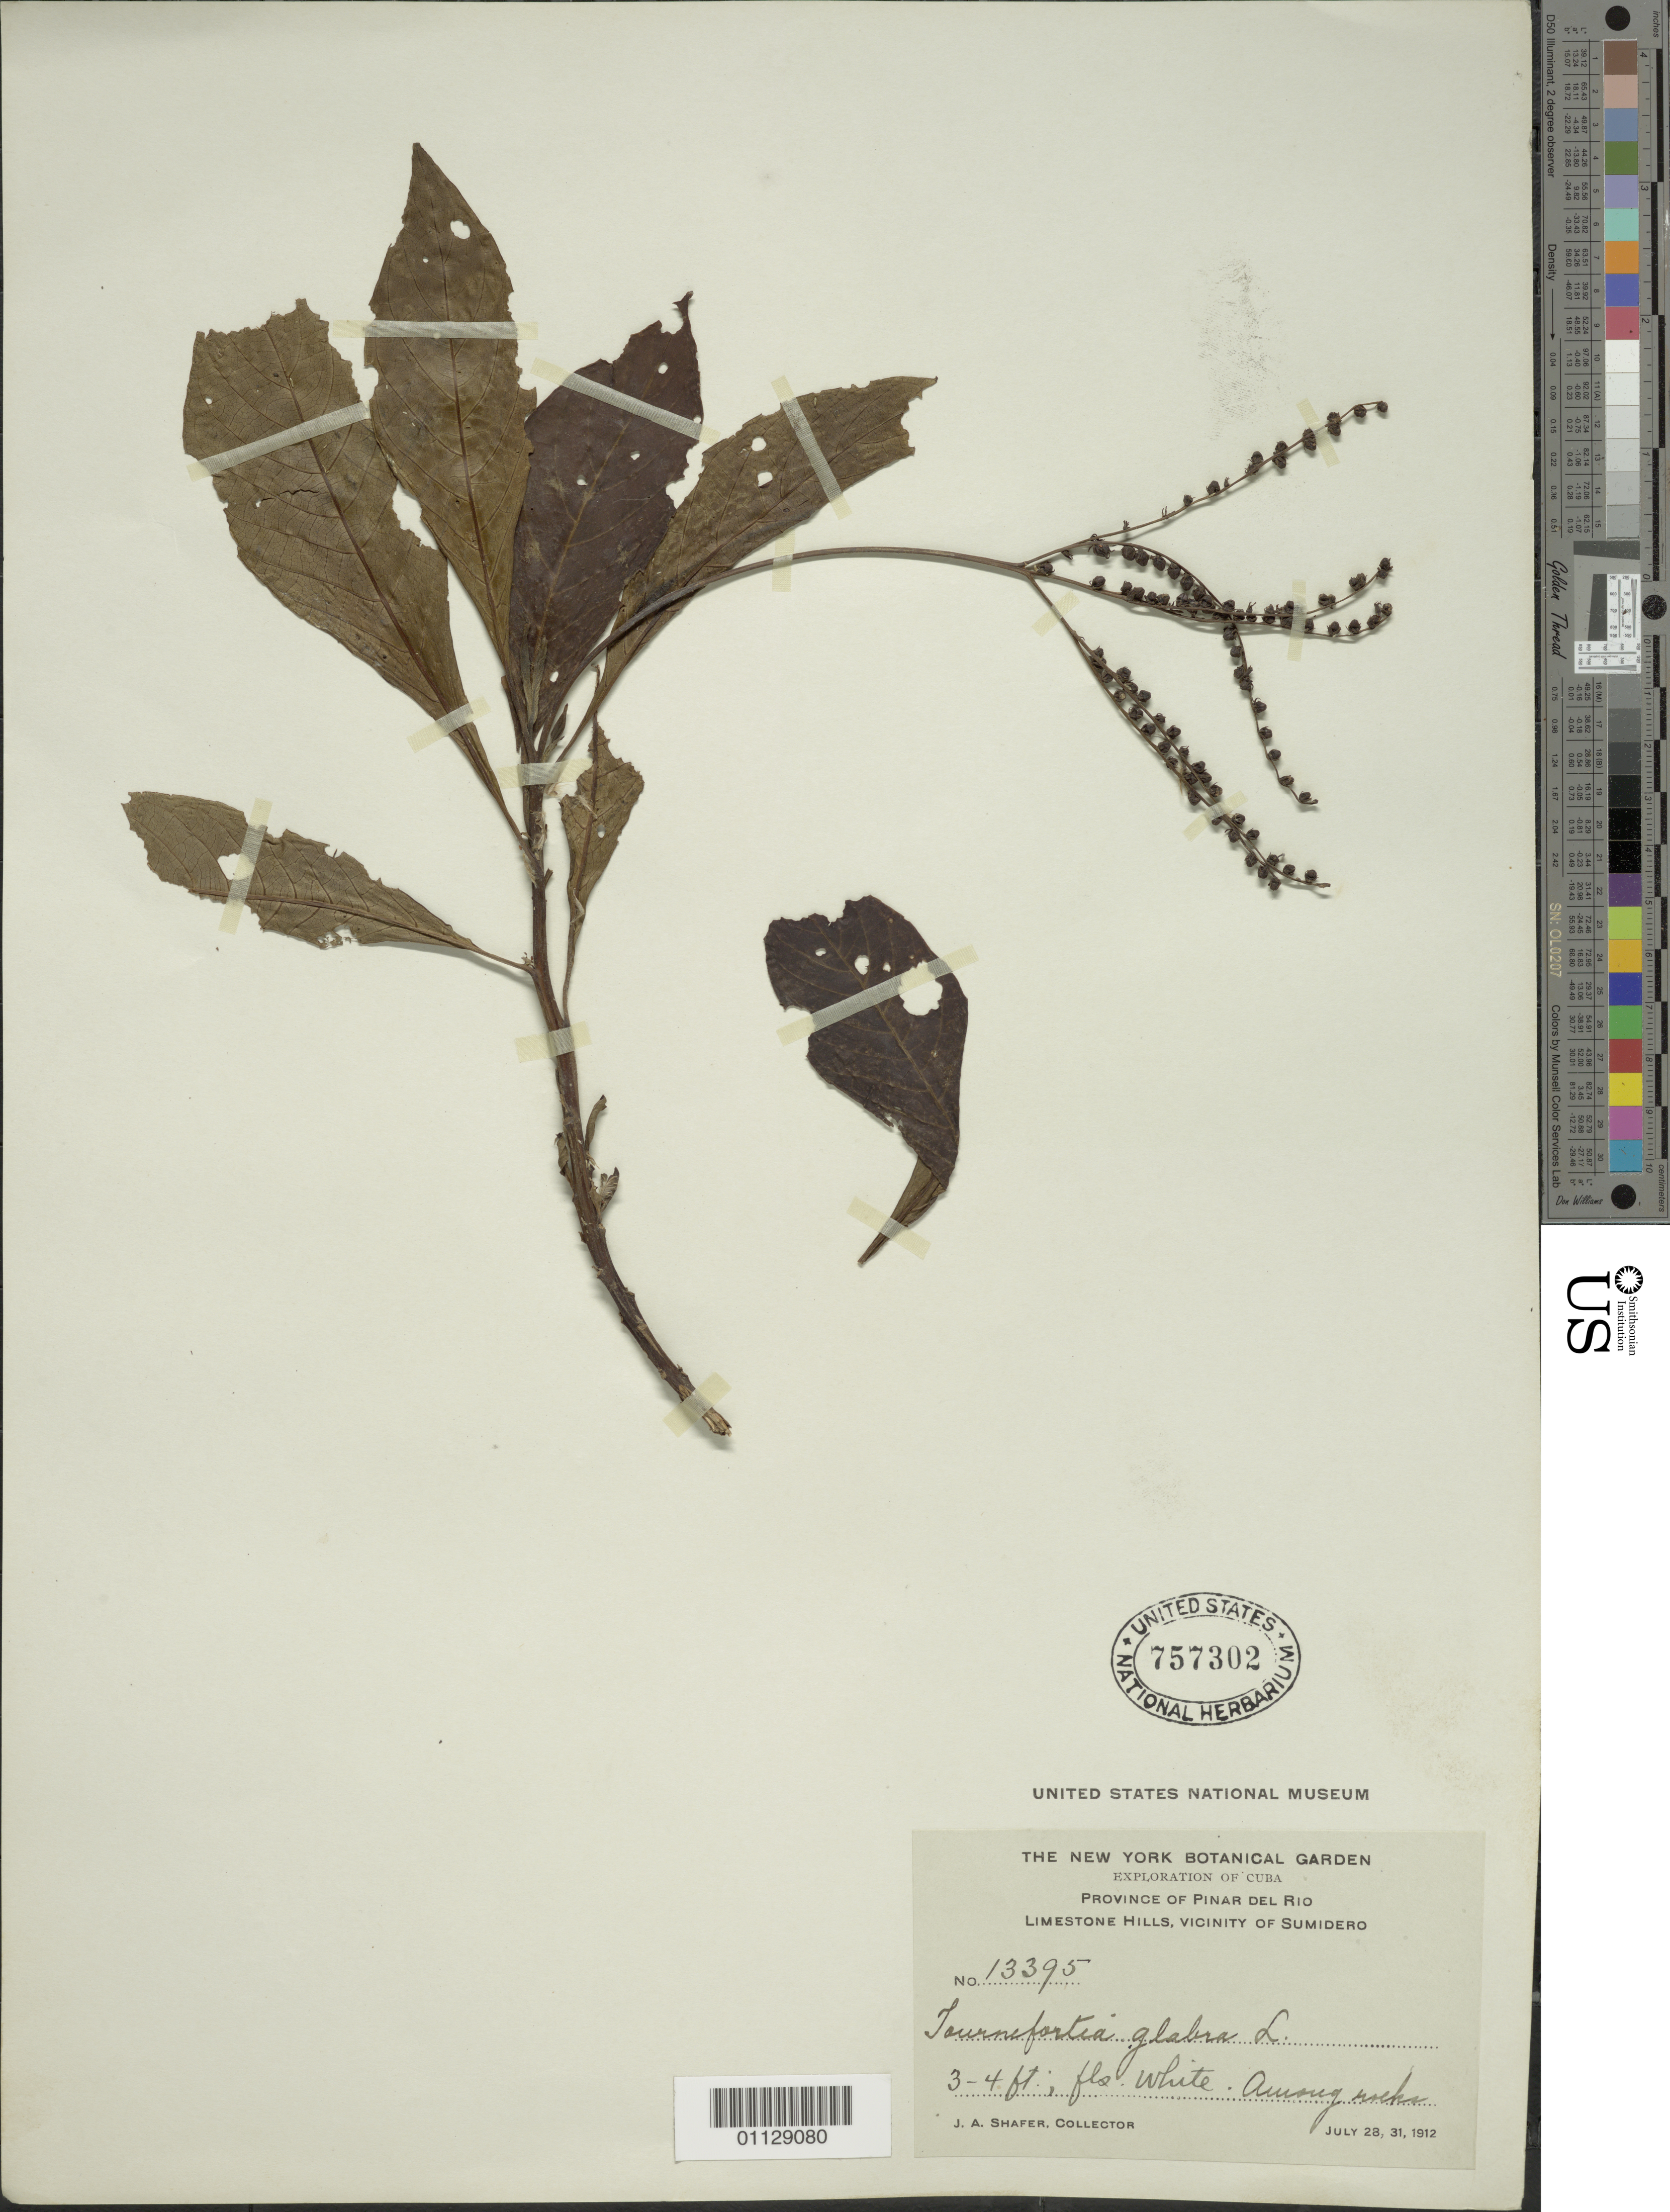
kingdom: Plantae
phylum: Tracheophyta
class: Magnoliopsida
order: Boraginales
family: Heliotropiaceae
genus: Tournefortia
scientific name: Tournefortia glabra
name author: L.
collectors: J. A. Shafer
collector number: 13395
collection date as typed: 28 Jul 1912 to 31 Jul 1912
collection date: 1912-07-28/1912-07-31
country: Cuba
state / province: Pinar del Rio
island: Cuba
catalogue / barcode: US 757302